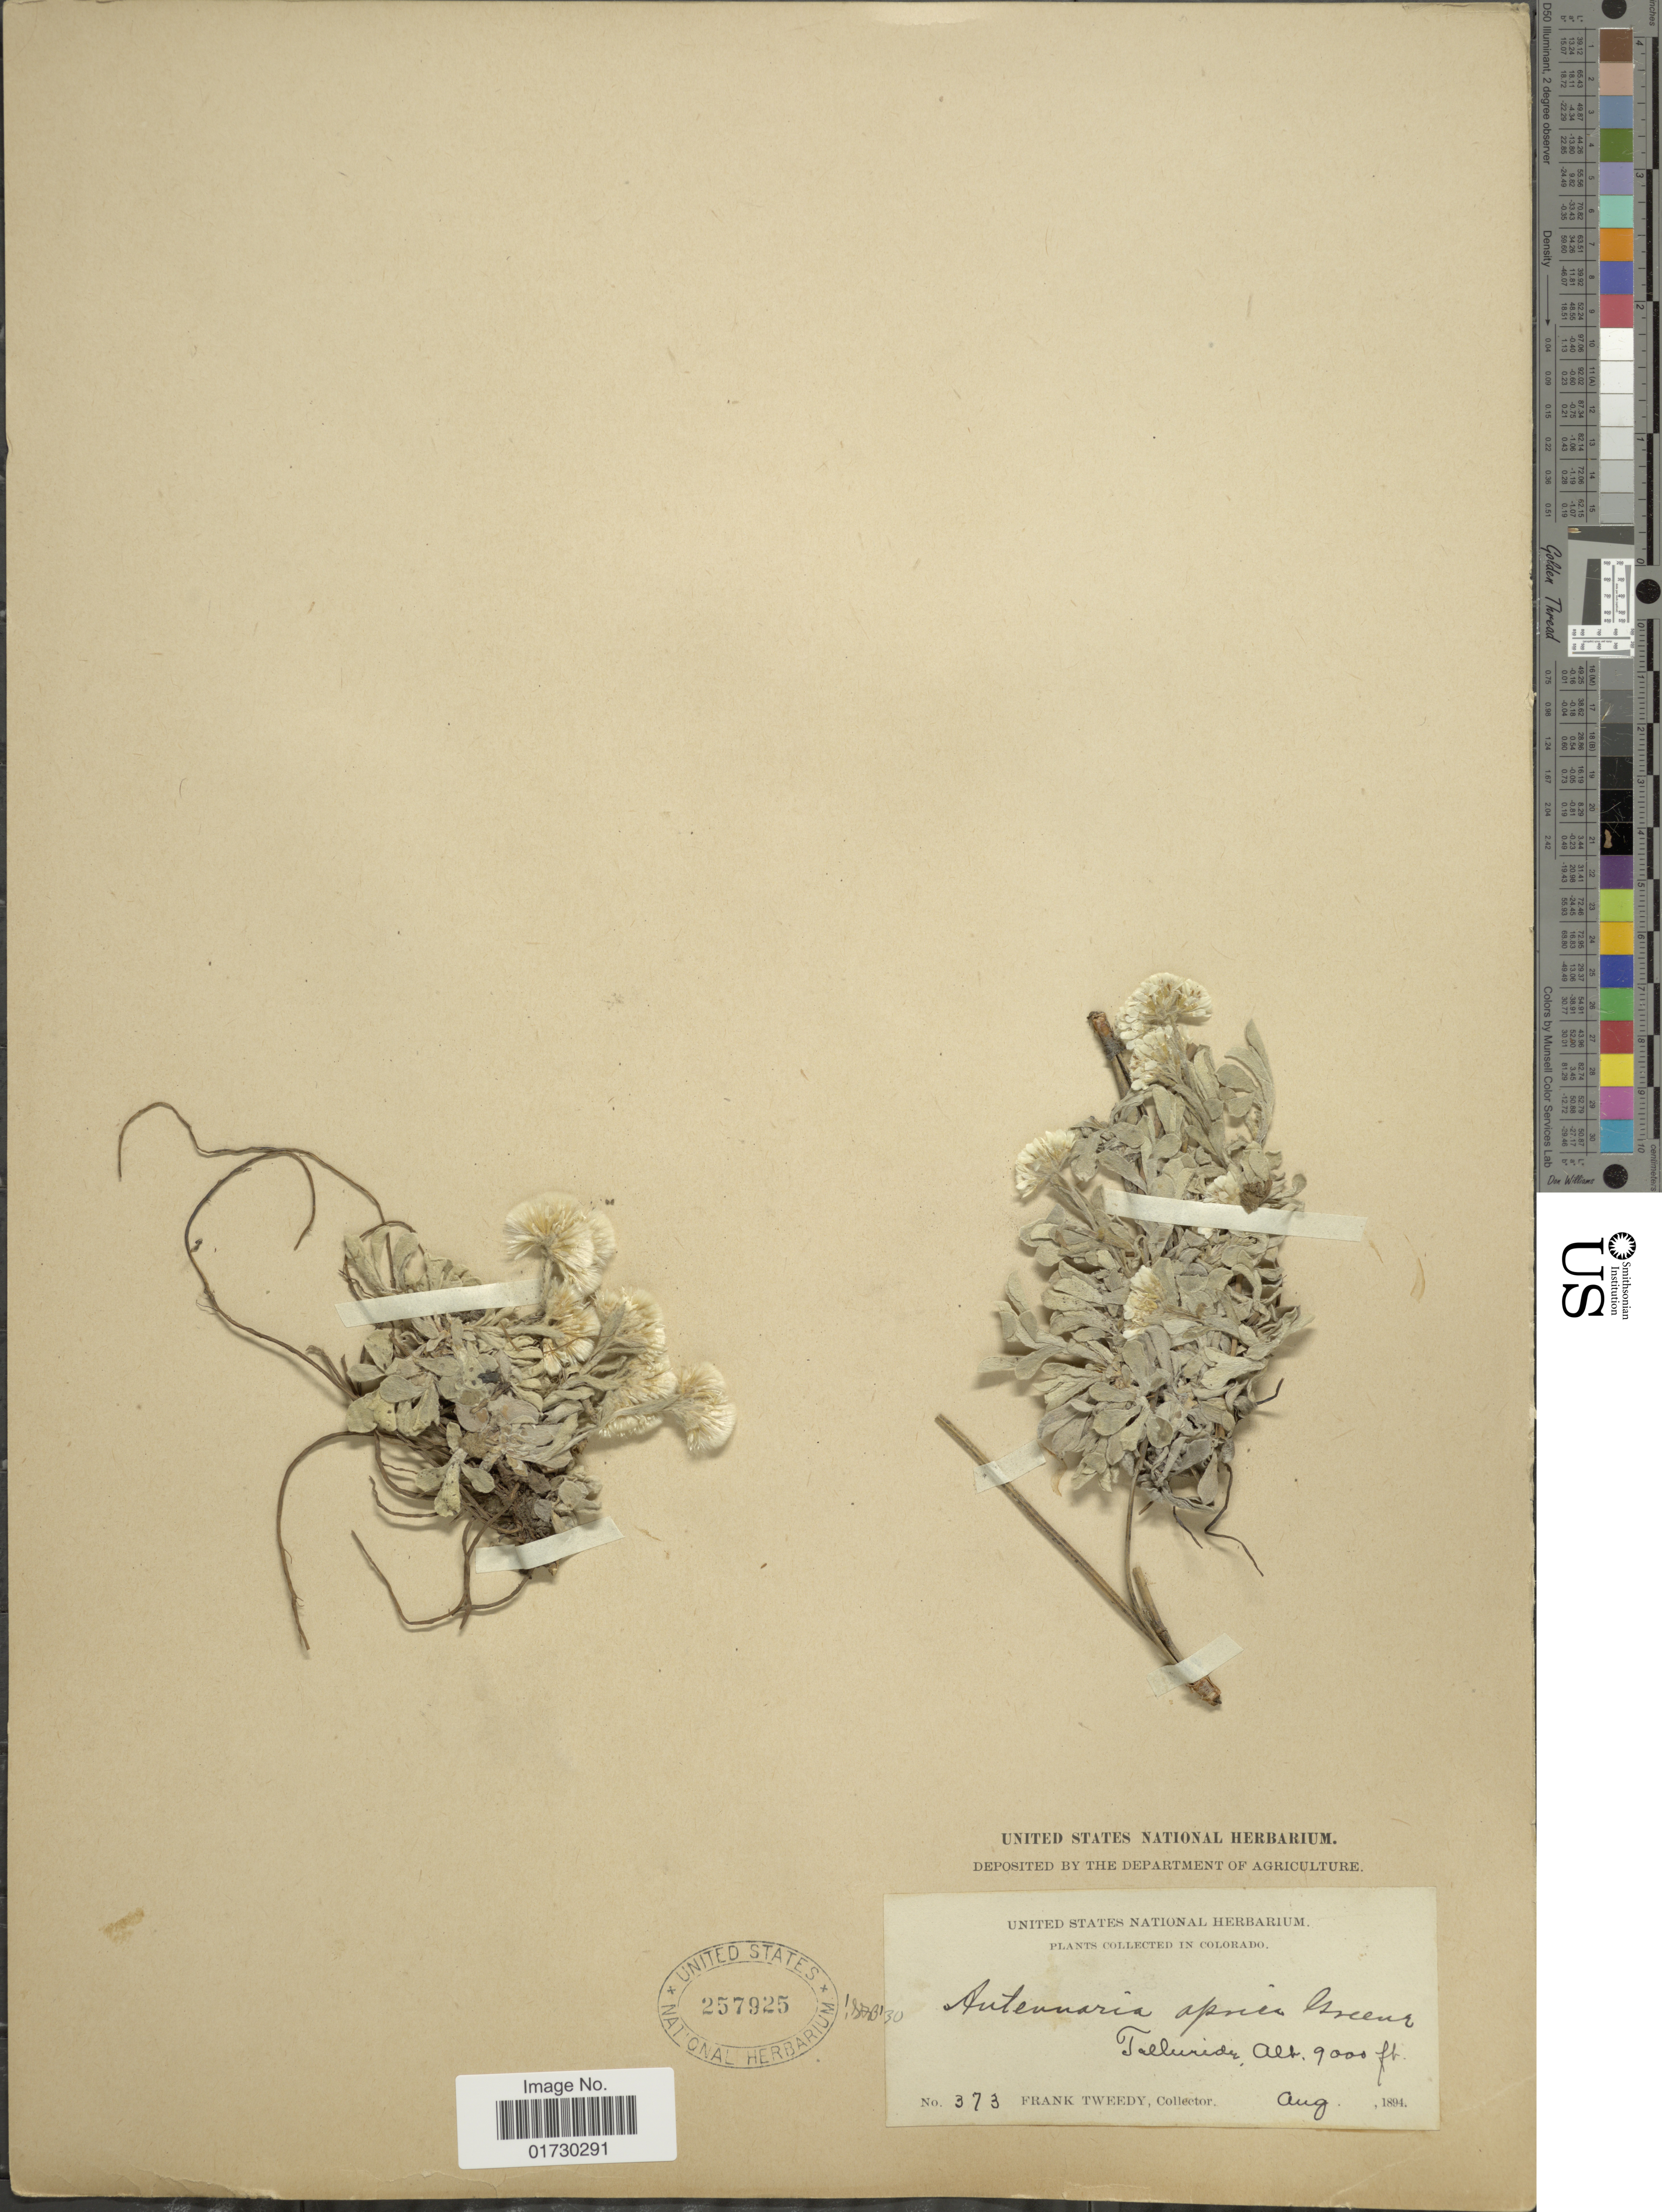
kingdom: Plantae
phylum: Tracheophyta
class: Magnoliopsida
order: Asterales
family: Asteraceae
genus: Antennaria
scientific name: Antennaria aprica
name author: Greene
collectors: F. Tweedy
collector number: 373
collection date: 1894-08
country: United States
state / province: Colorado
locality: Telluride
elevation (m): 2743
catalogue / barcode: US 257925